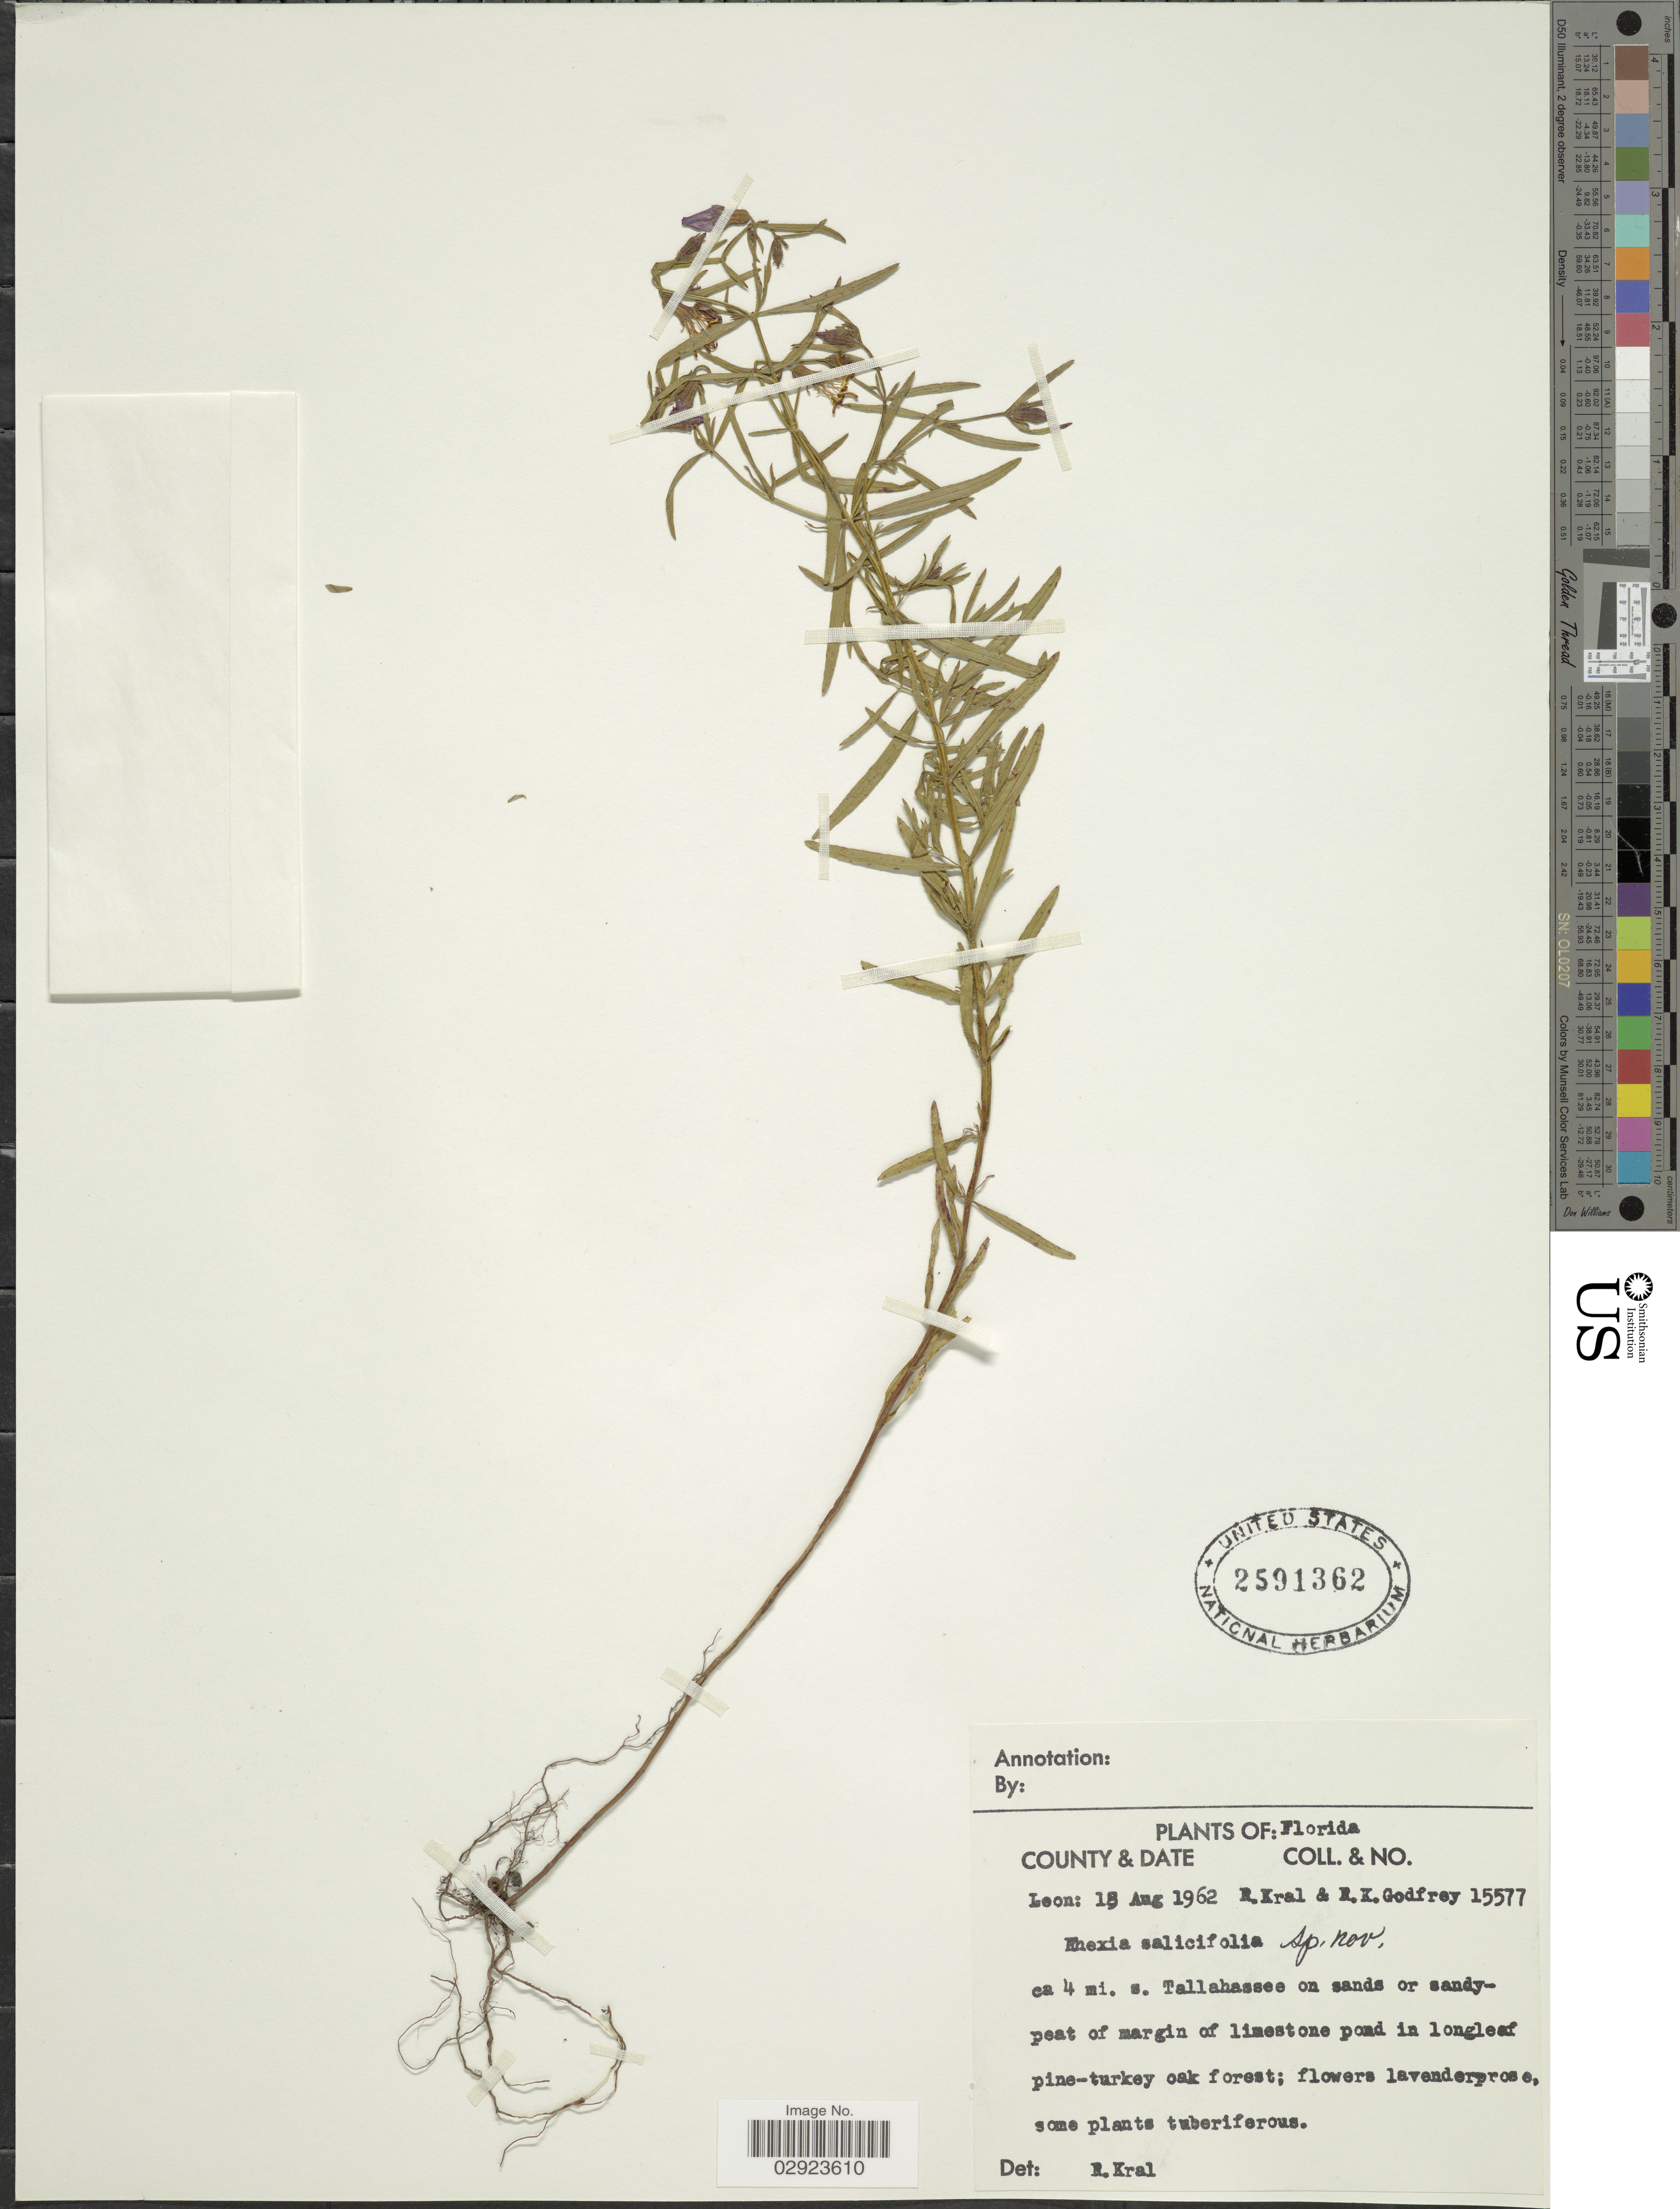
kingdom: Plantae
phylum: Tracheophyta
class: Magnoliopsida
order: Myrtales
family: Melastomataceae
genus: Rhexia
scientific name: Rhexia salicifolia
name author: Kral & Bostick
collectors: R. Kral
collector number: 15577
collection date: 1962-08-15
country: United States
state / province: Florida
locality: Leon. Ca 4 mi. s. Tallahassee.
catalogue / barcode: US 2591362